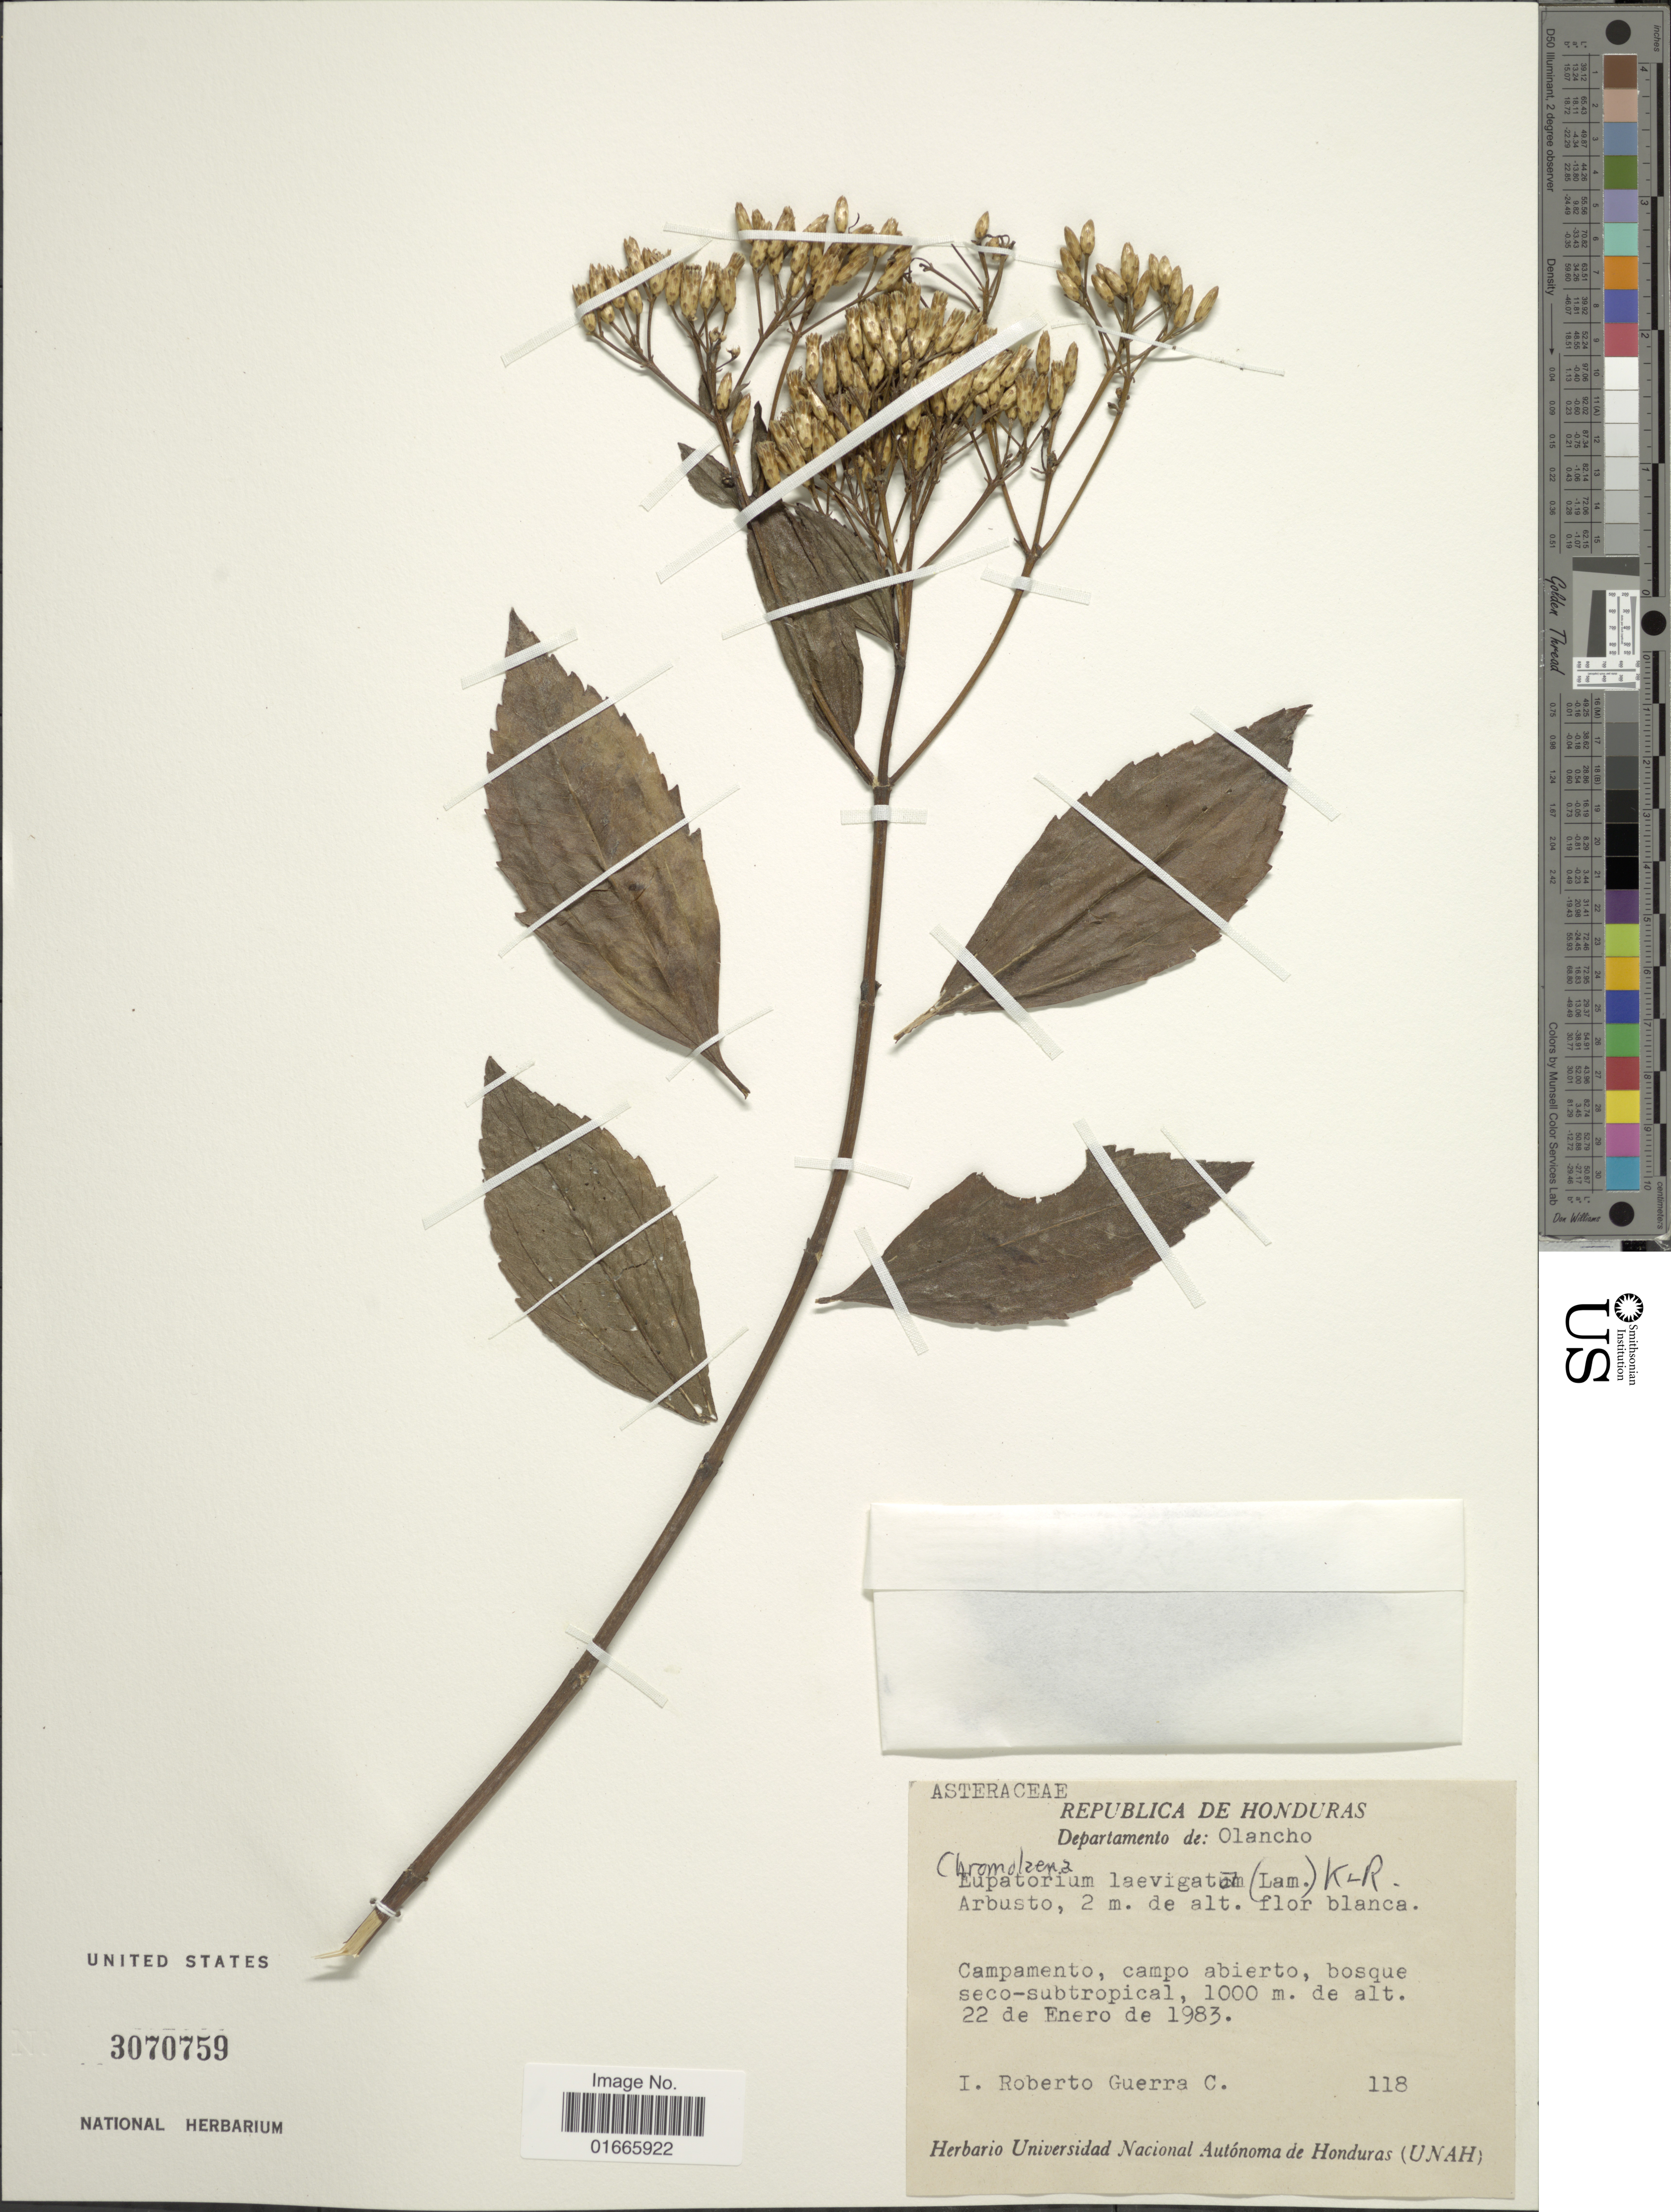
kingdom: Plantae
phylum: Tracheophyta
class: Magnoliopsida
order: Asterales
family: Asteraceae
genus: Chromolaena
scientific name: Chromolaena laevigata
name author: (Lam.) R.M. King & H. Rob.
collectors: I. R. Guerra C.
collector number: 118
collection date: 1983-01-22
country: Honduras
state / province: Olancho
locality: Campamento, campo abierto, bosque seco-subtropical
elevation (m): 1000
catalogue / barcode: US 3070759